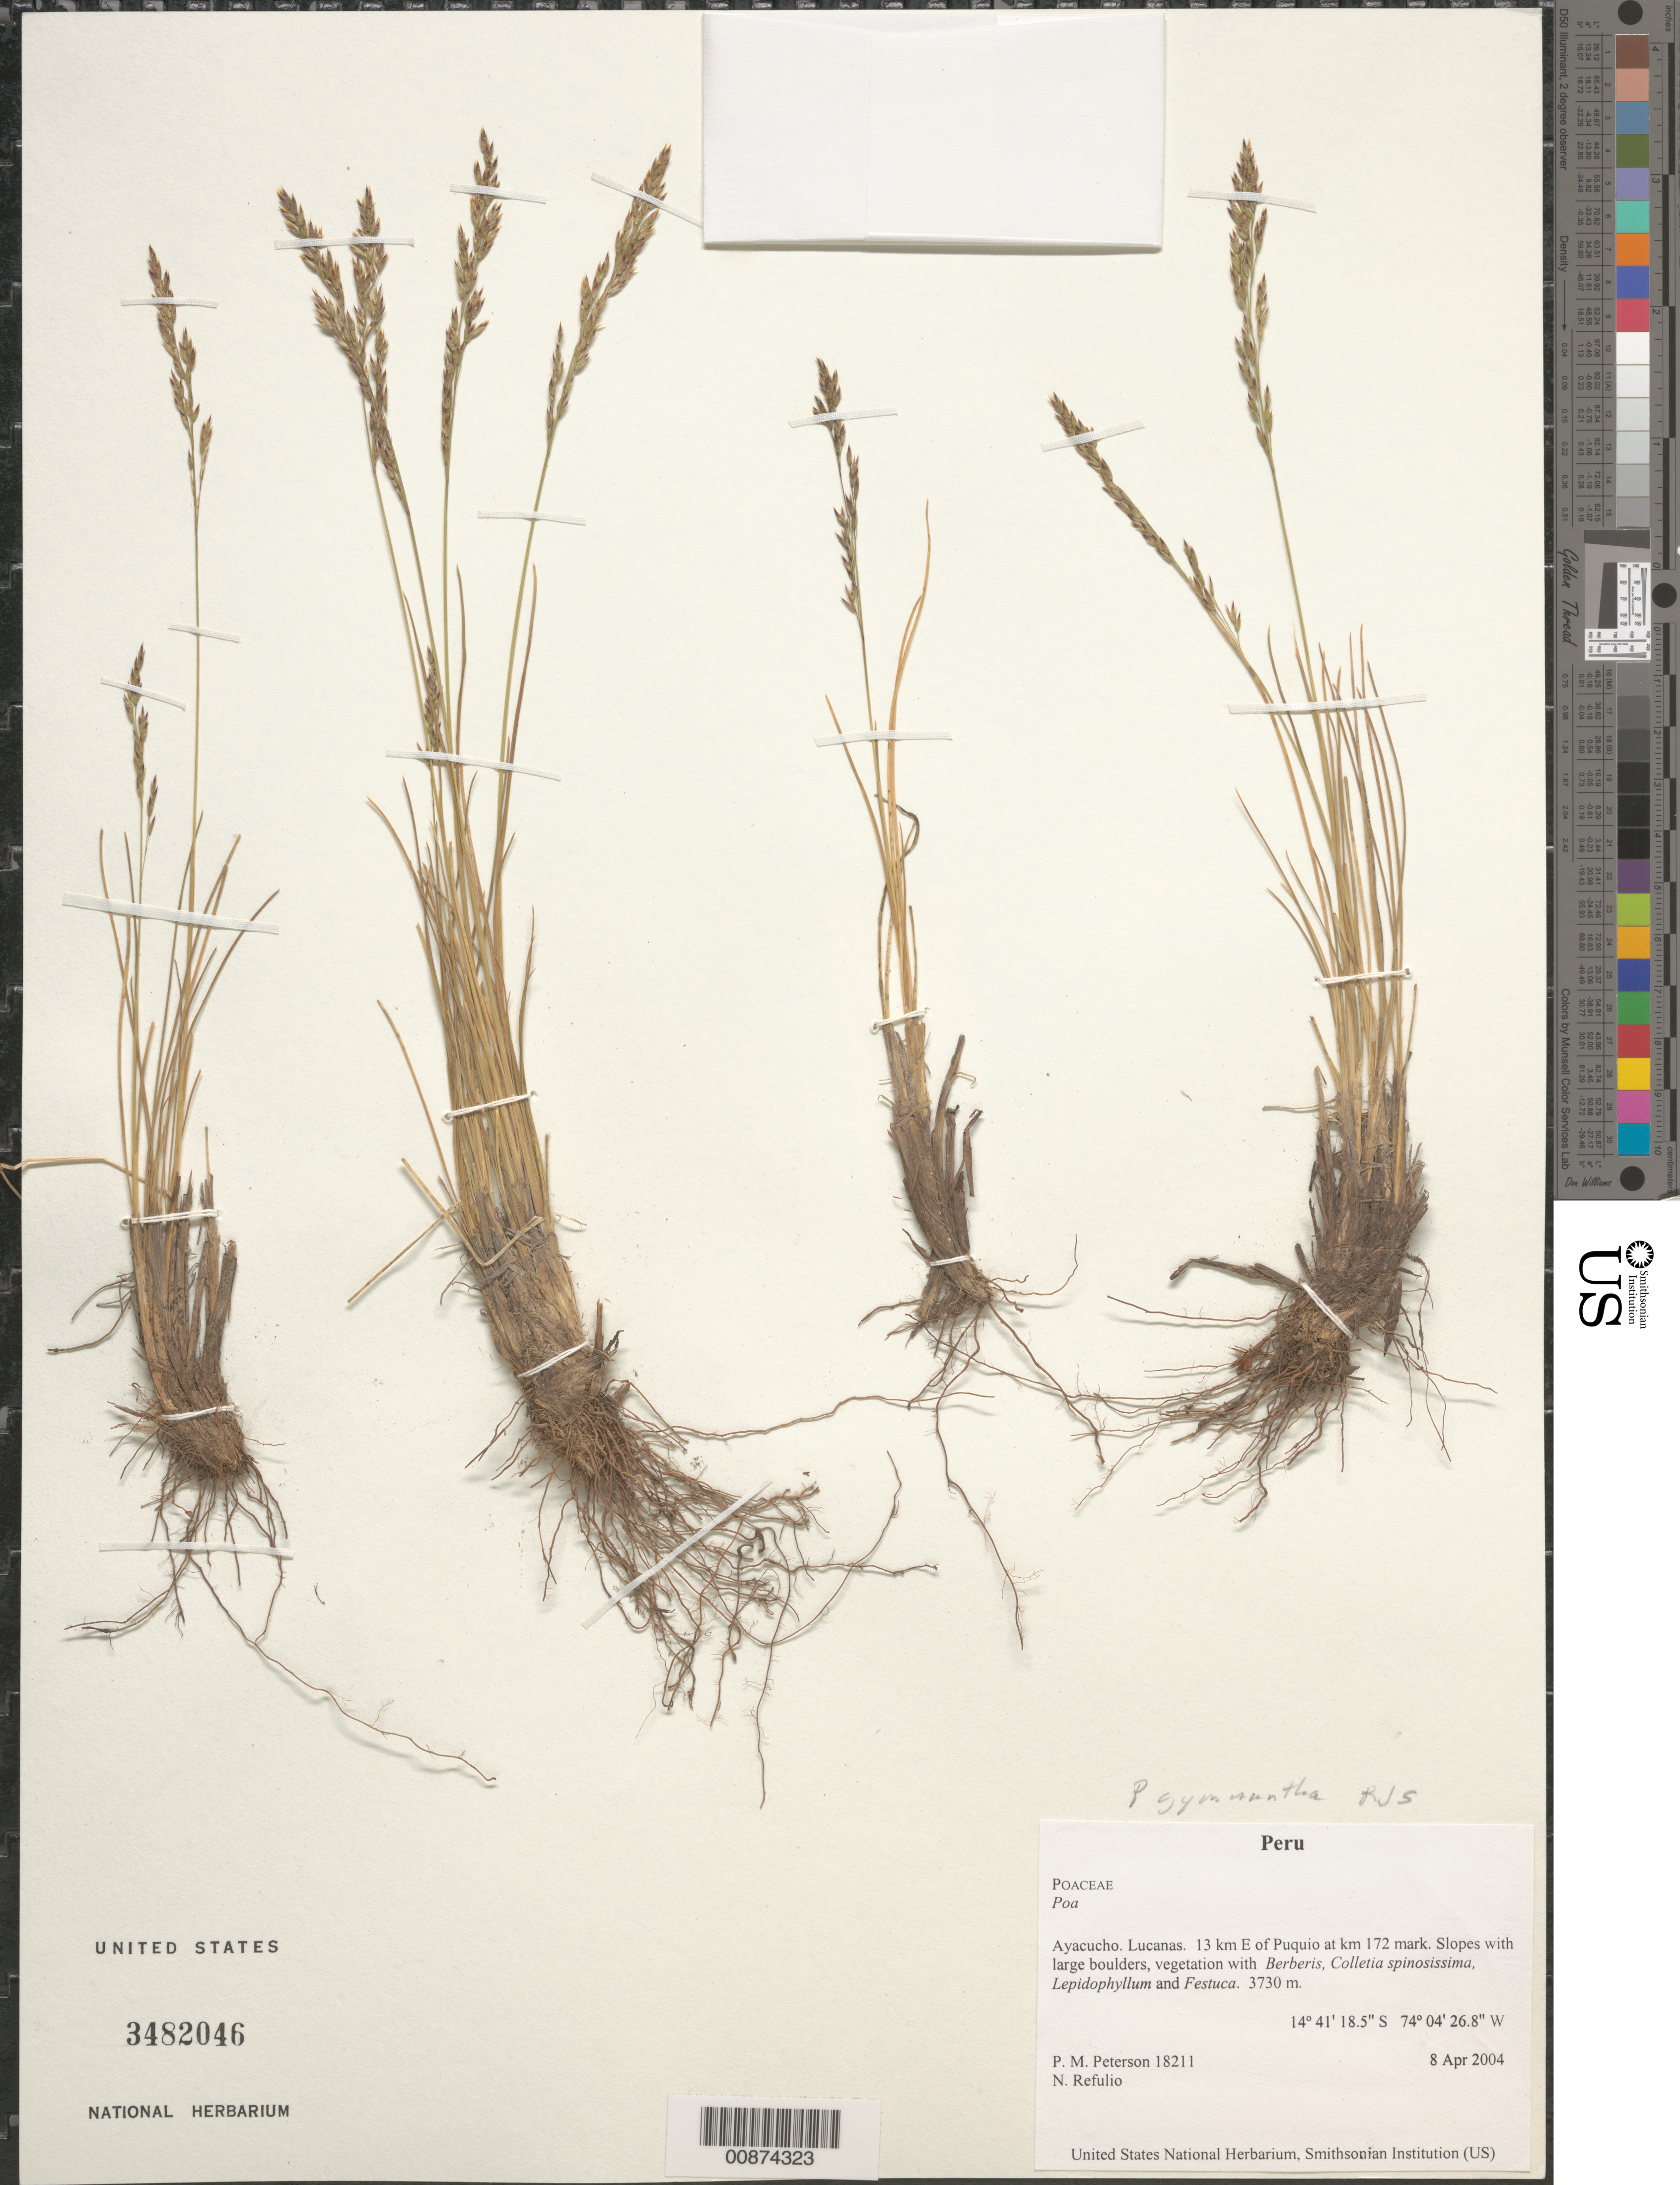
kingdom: Plantae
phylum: Tracheophyta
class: Liliopsida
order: Poales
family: Poaceae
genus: Poa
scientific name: Poa gymnantha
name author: Pilg.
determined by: Soreng, Robert J., Research Associate (BOT), Smithsonian Institution - National Museum of Natural History (UNITED STATES)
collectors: P. M. Peterson & N. Refulio-Rodríguez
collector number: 18211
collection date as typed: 08 Apr 2004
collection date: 2004-04-08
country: Peru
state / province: Ayacucho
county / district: Lucanas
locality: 13 km E of Puquio at km 172 mark. Slopes with large boulders, vegetation with Berberis, Colletia spinosissima, Lepidophyllum and Festuca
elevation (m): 3730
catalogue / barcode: US 3482046